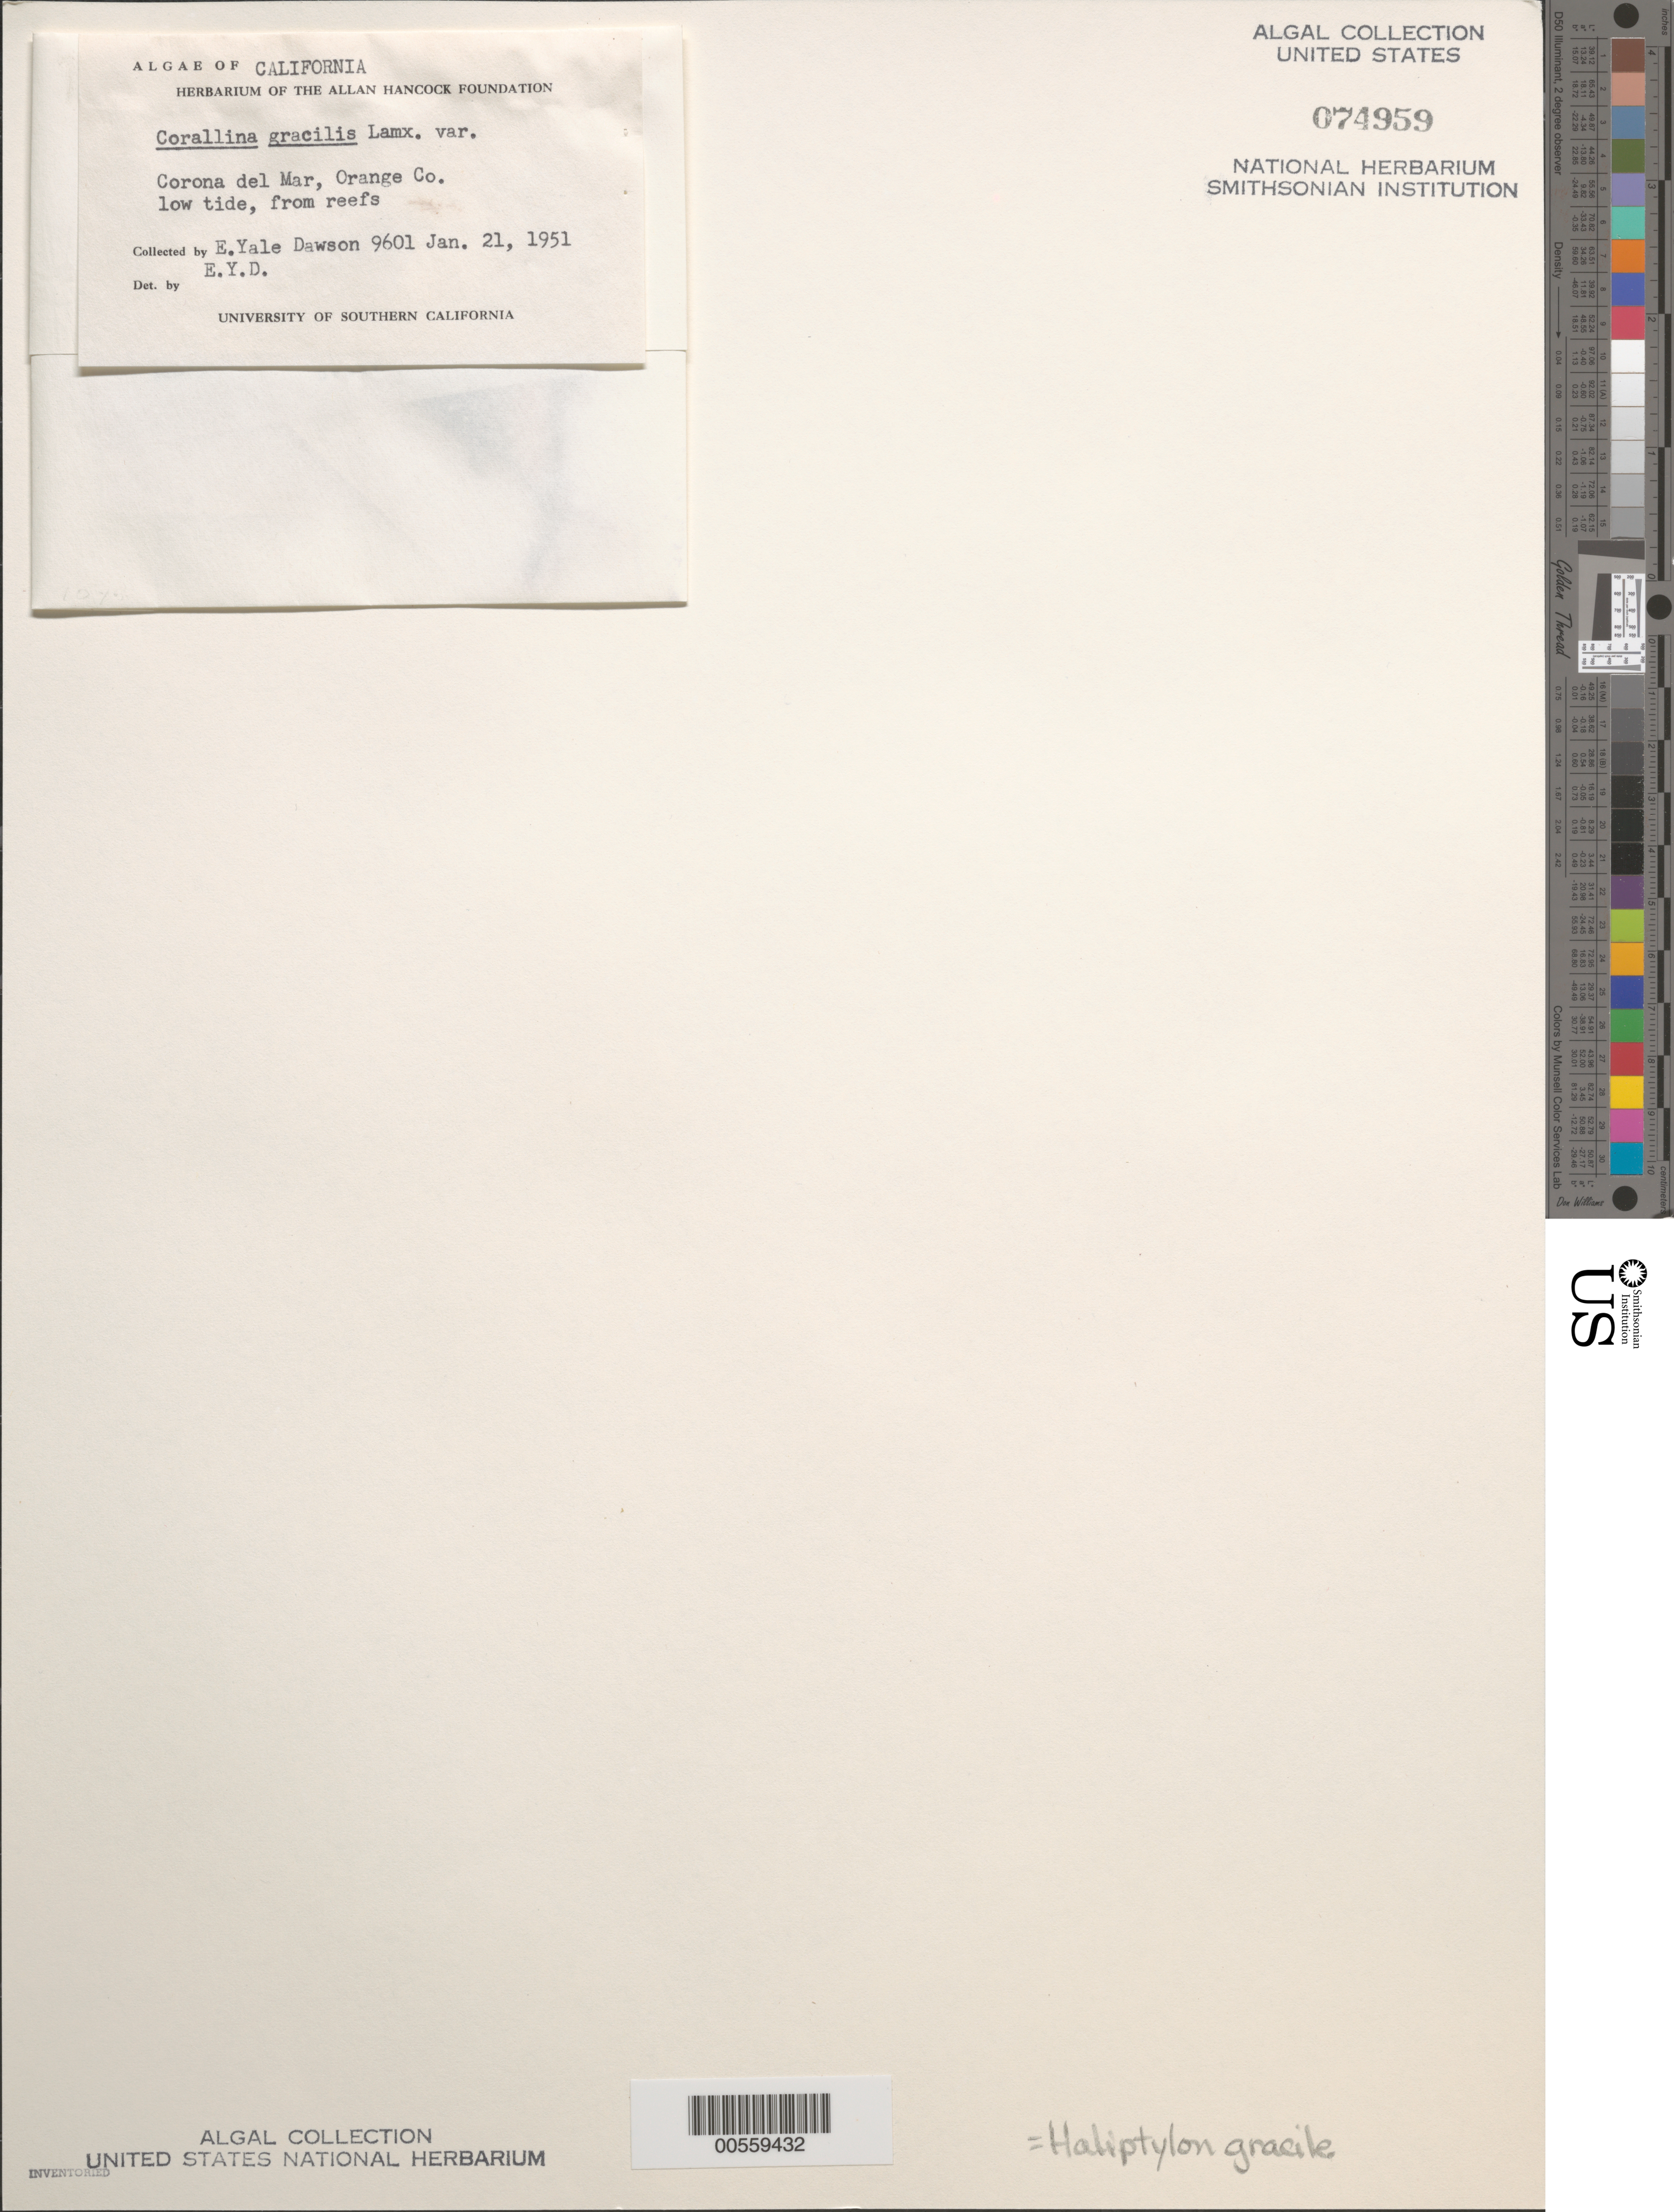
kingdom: Plantae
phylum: Rhodophyta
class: Florideophyceae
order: Corallinales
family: Corallinaceae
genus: Jania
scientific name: Jania rosea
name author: (Lam.) Decne.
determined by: Algae name updating Project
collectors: E. Y. Dawson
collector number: EYD 9601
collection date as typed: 21 Jan 1951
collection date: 1951-01-21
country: United States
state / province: California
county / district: Orange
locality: Corona del Mar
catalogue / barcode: US 74959